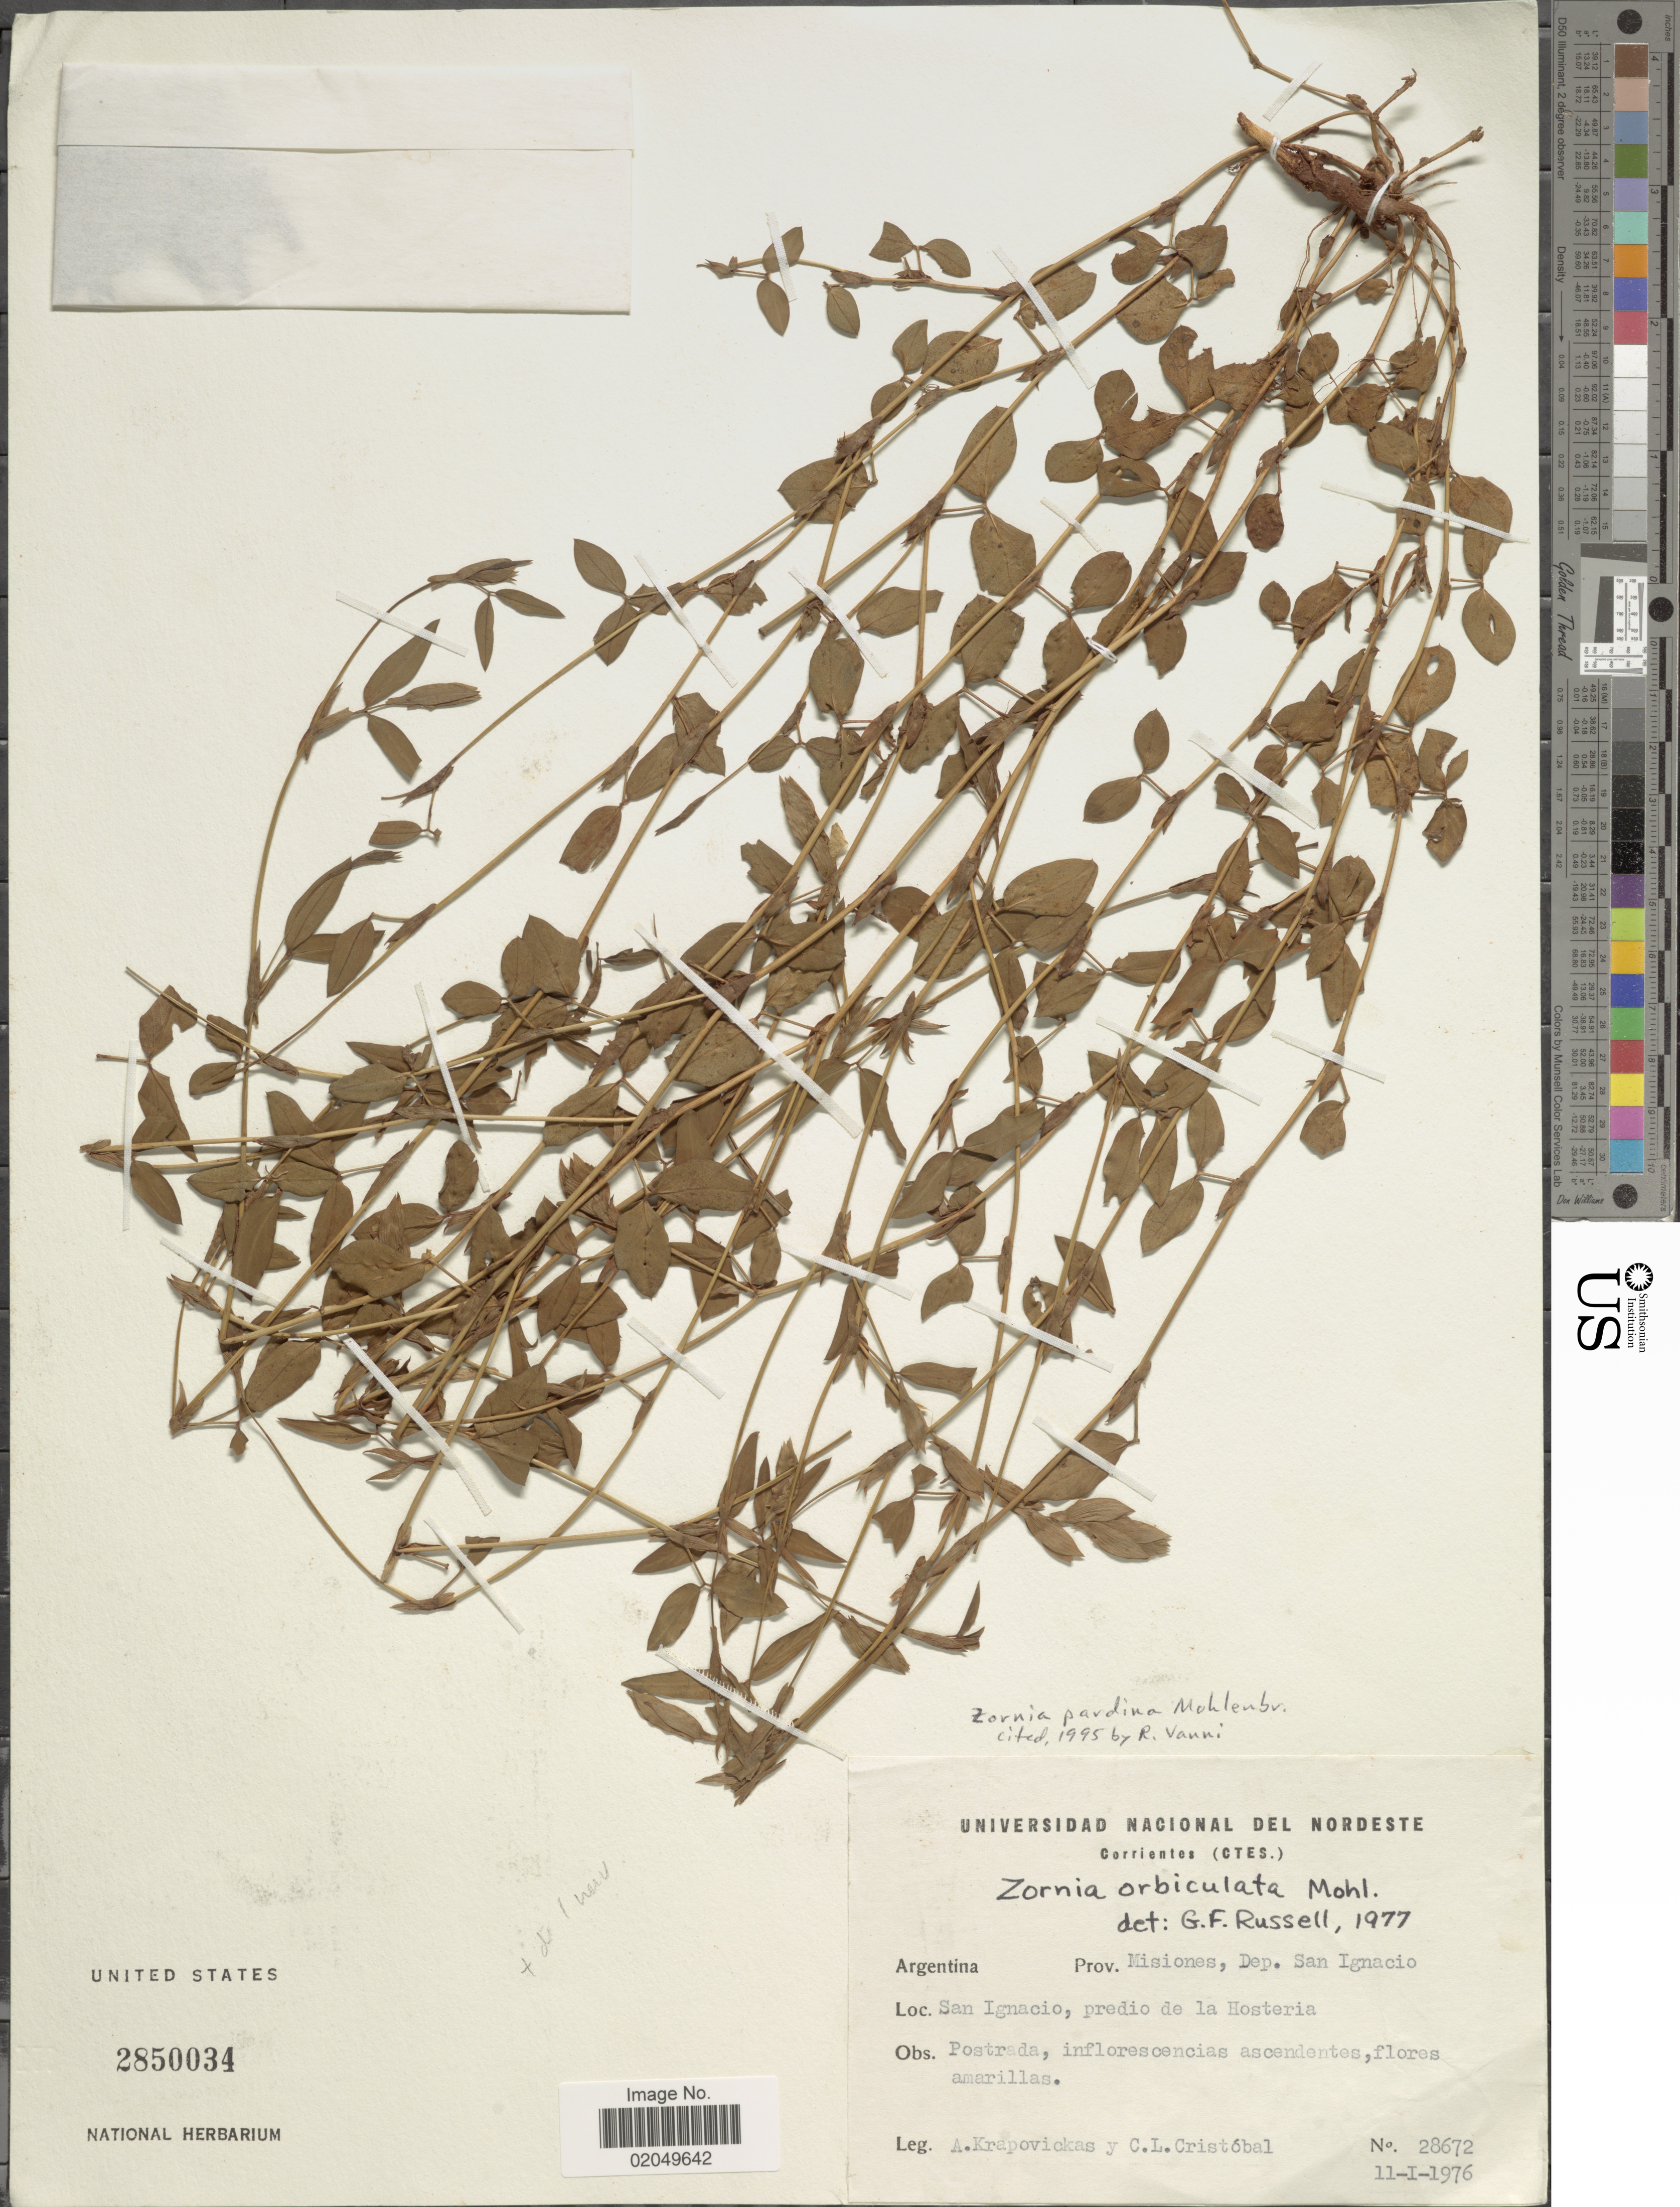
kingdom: Plantae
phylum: Tracheophyta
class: Magnoliopsida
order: Fabales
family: Fabaceae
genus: Zornia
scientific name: Zornia pardina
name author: Mohlenbr.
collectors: A. Krapovickas & C. L. Cristóbal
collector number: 28672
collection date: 1976-01-11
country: Argentina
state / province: Misiones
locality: Dep. San Ignacio, predio de la Hosteria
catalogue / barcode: US 2850034